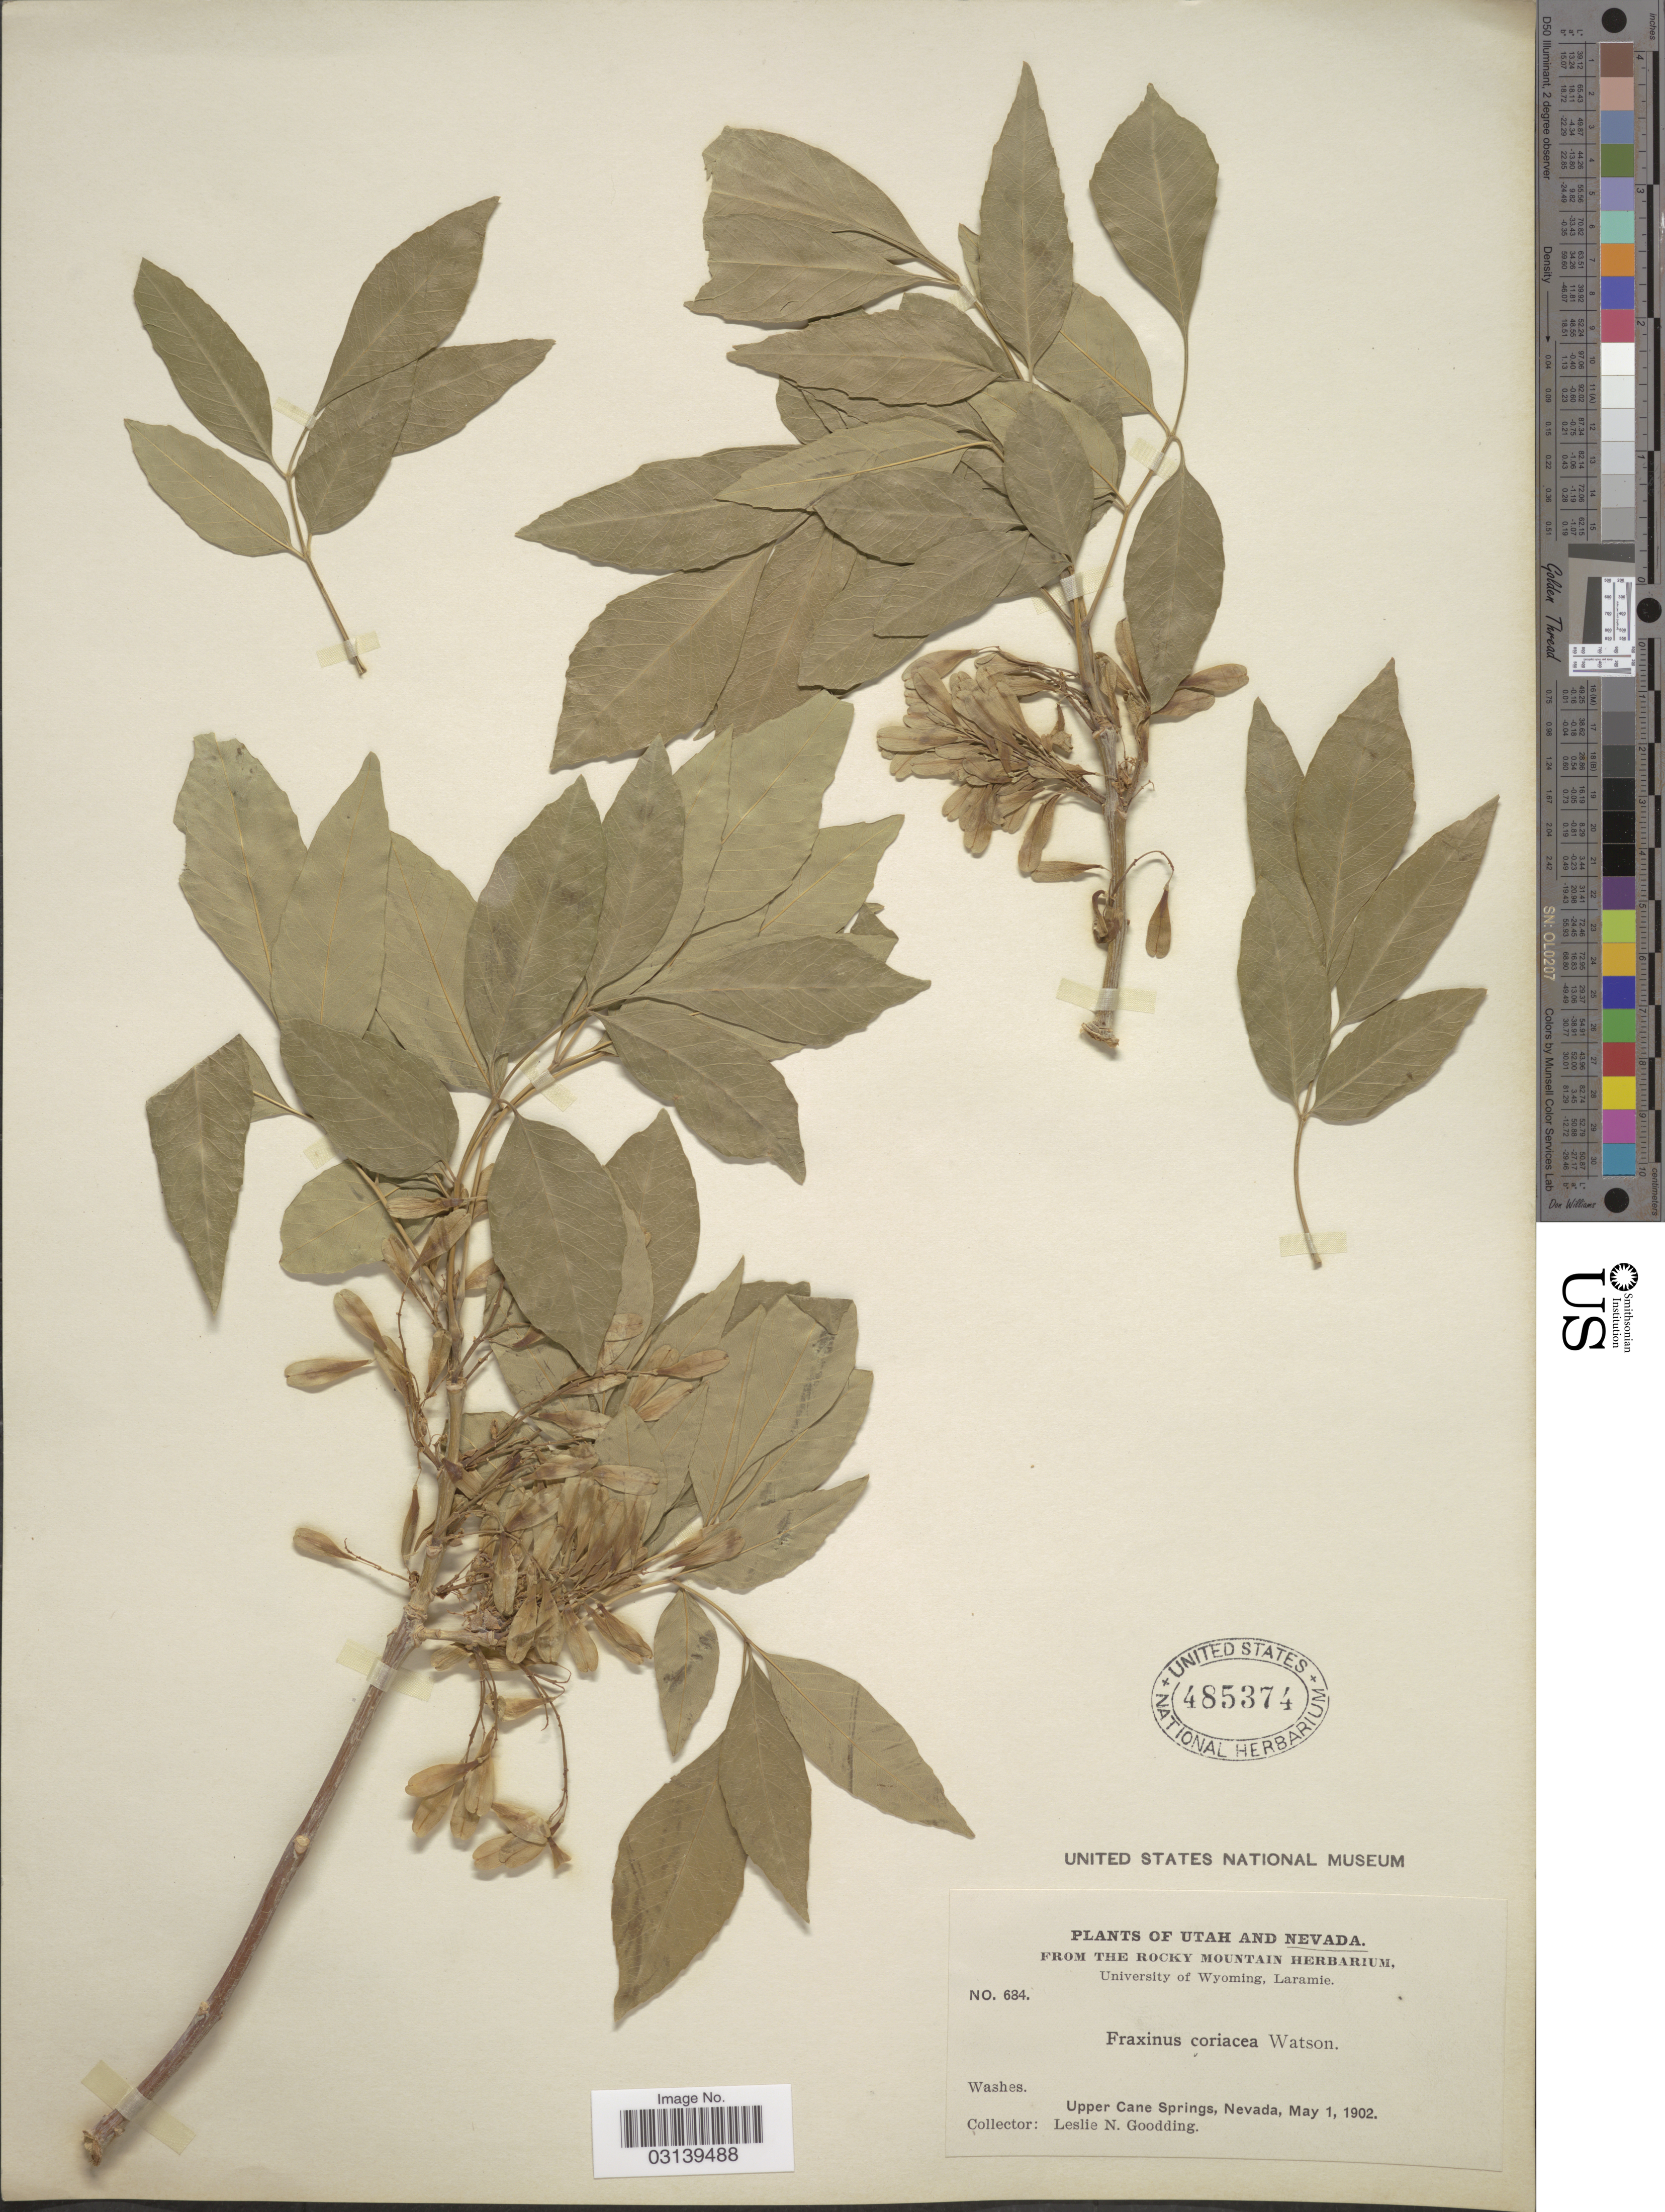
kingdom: Plantae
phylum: Tracheophyta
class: Magnoliopsida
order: Lamiales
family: Oleaceae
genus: Fraxinus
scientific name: Fraxinus velutina var. coriacea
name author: (S. Watson) Rehder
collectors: L. N. Goodding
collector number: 684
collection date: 1902-05-01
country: United States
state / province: Nevada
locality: Upper Cane Springs.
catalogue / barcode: US 485374